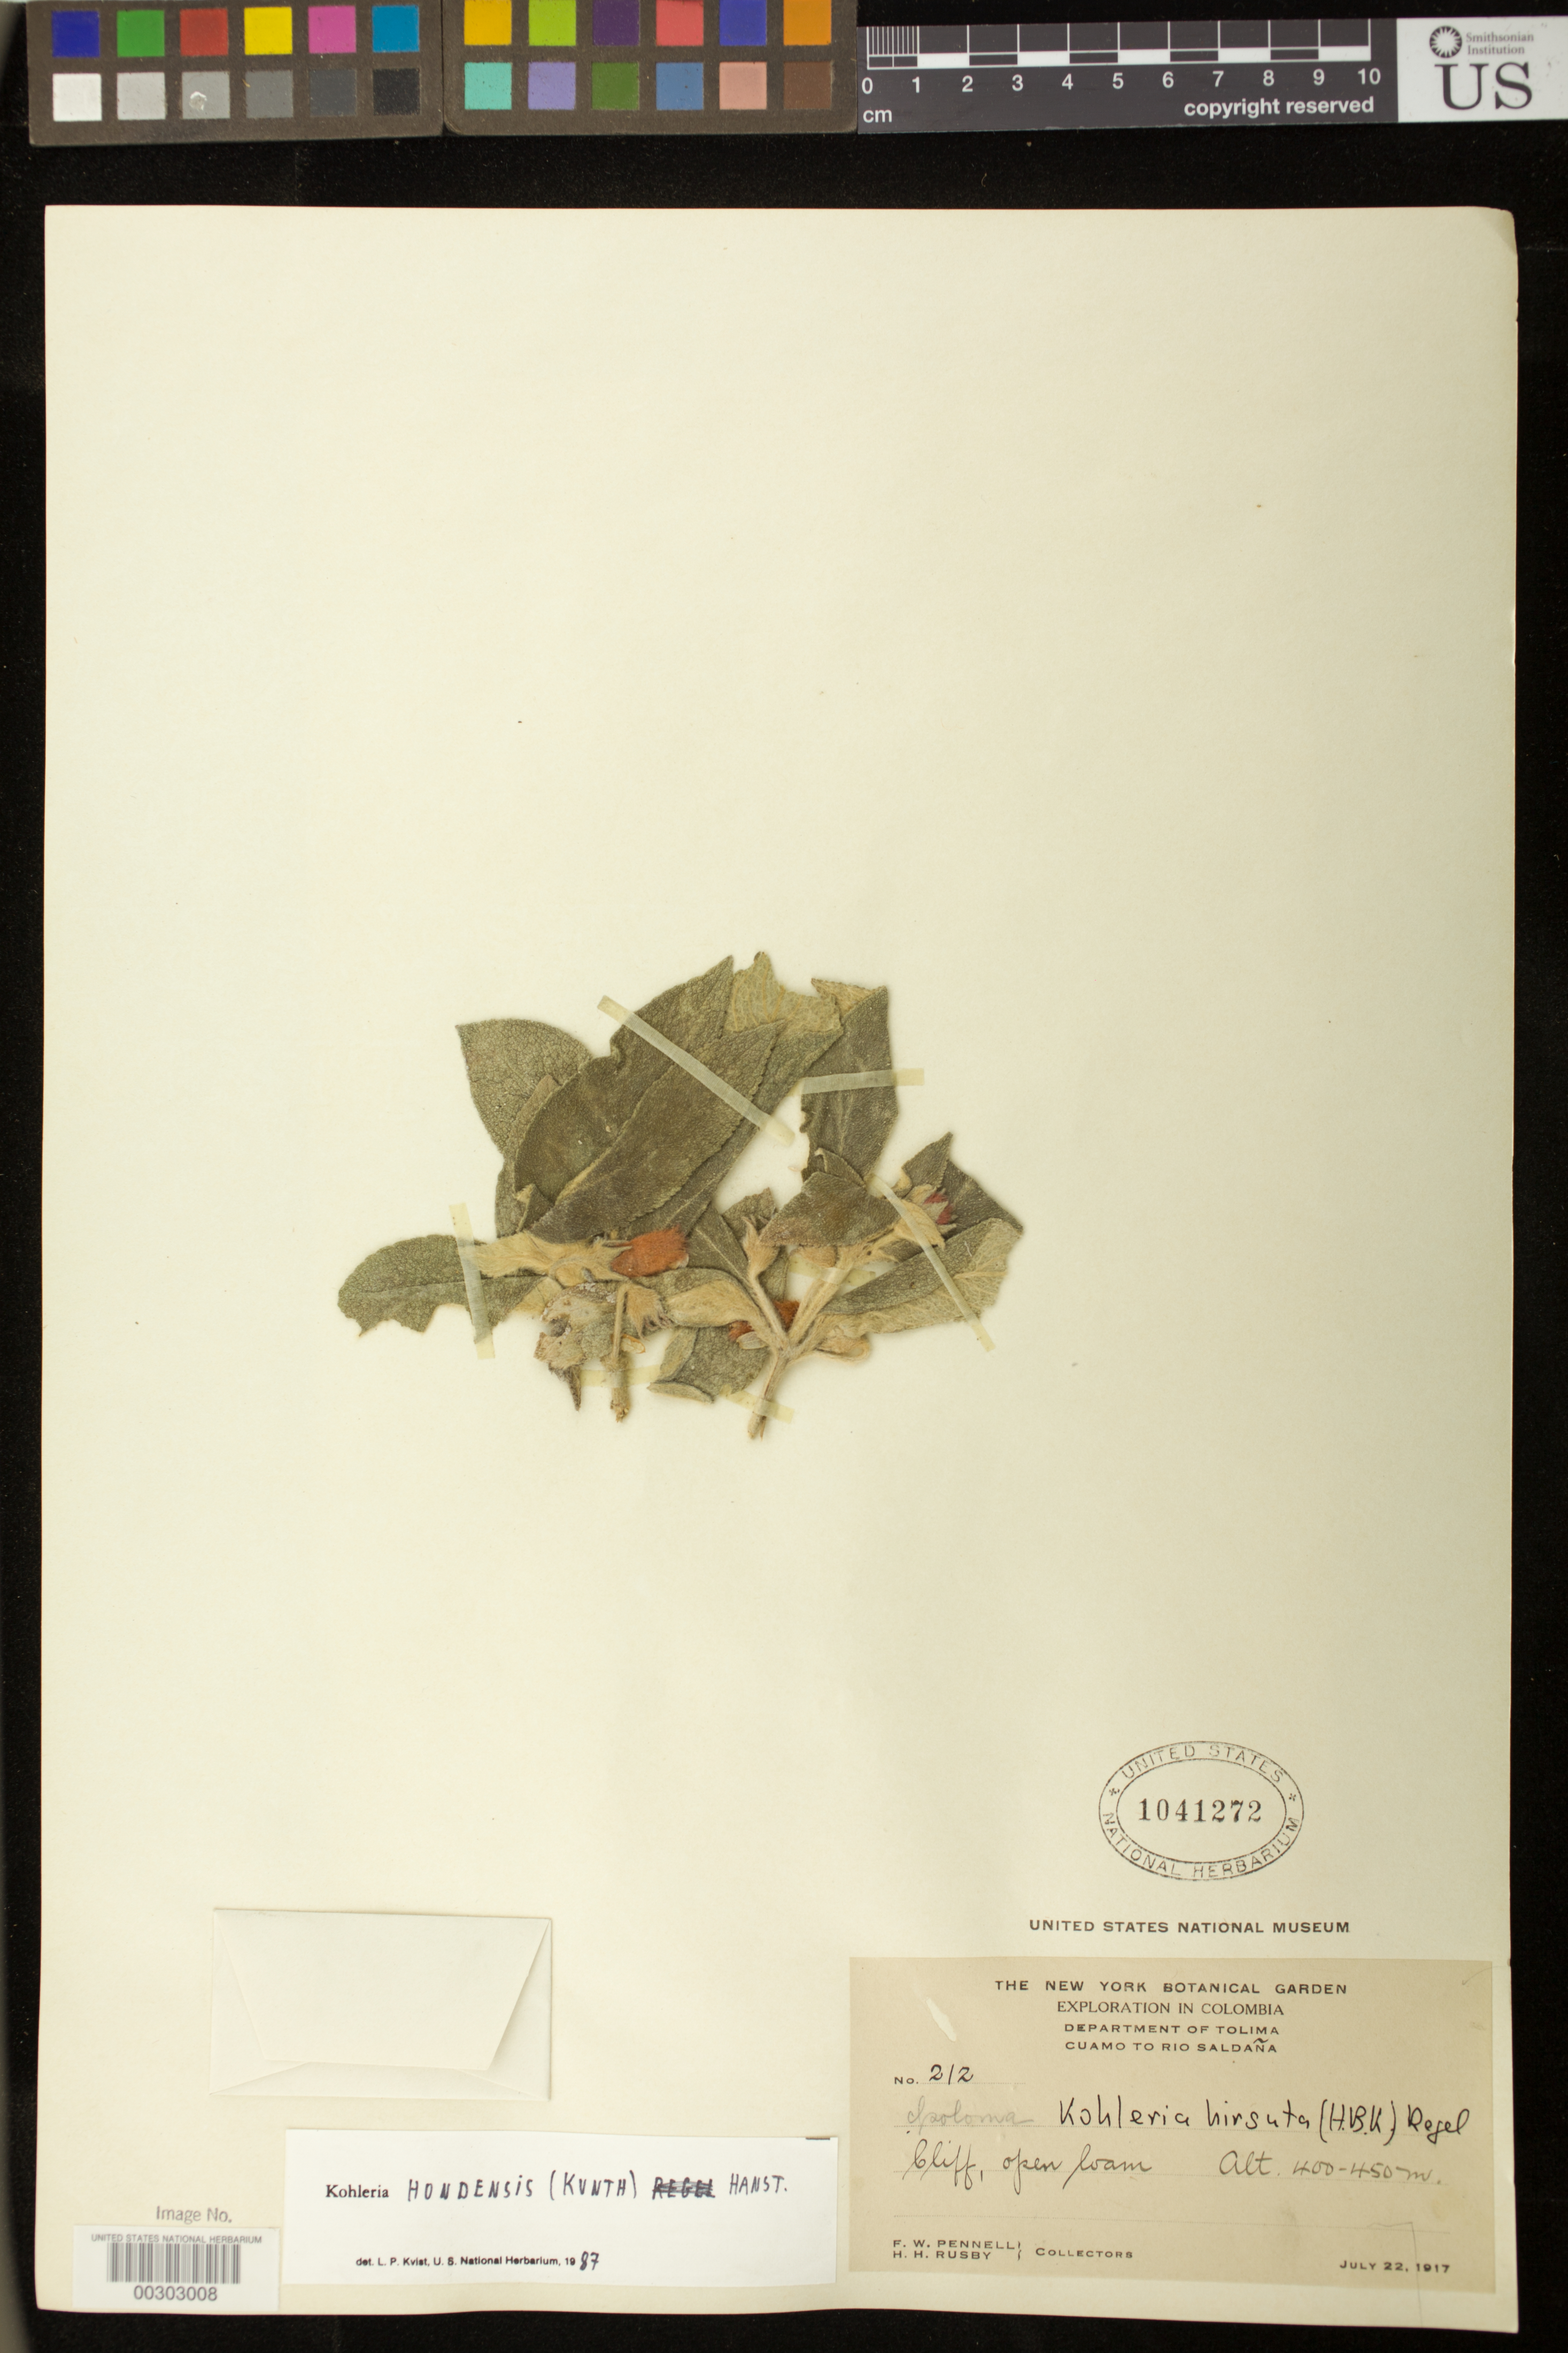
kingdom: Plantae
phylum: Tracheophyta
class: Magnoliopsida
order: Lamiales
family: Gesneriaceae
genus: Kohleria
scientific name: Kohleria hondensis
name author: (Kunth) Hanst.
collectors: F. W. Pennell & H. H. Rusby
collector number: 212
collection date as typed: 22 Jul 1917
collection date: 1917-07-22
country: Colombia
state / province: Tolima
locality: Cuamo to Rio Saldana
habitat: Cliff, open loam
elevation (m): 400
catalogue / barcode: US 1041272